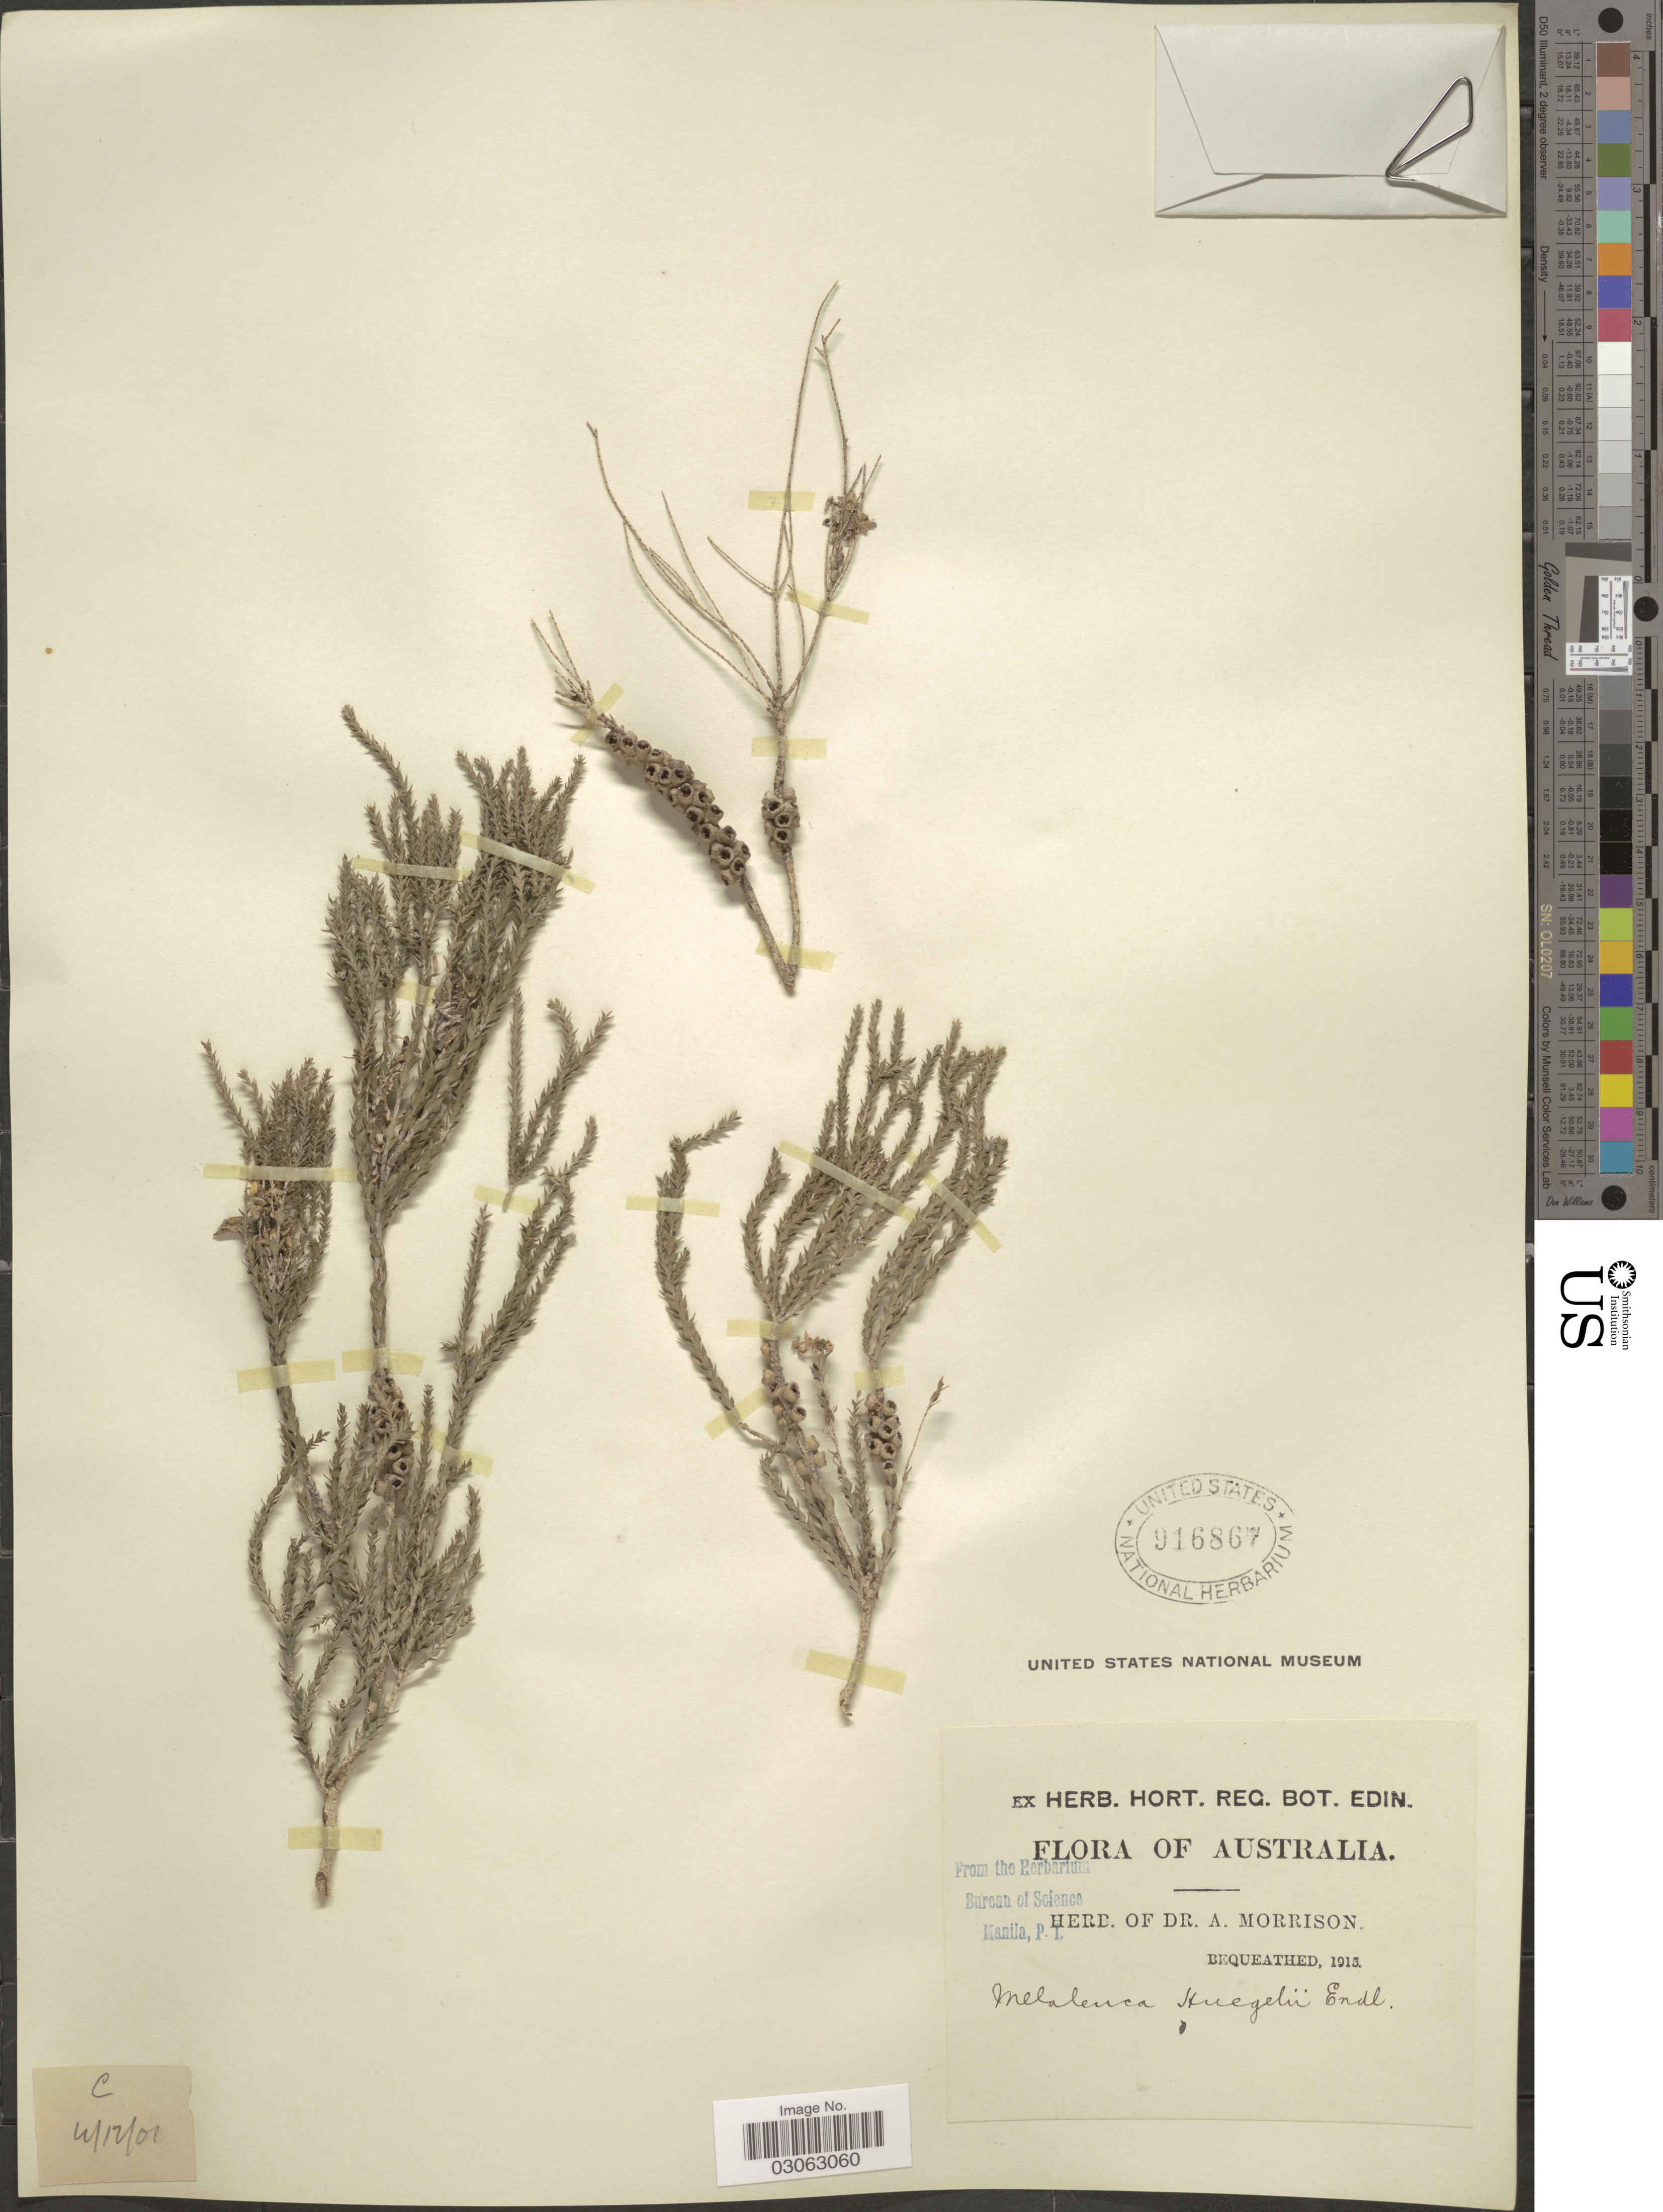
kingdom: Plantae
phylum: Tracheophyta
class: Magnoliopsida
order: Myrtales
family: Myrtaceae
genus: Melaleuca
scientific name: Melaleuca huegelii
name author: Endl.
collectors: ex herb. Dr. A. Morrison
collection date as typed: Transcribed d/m/y: 4/12/1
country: Australia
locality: C.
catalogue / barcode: US 916867